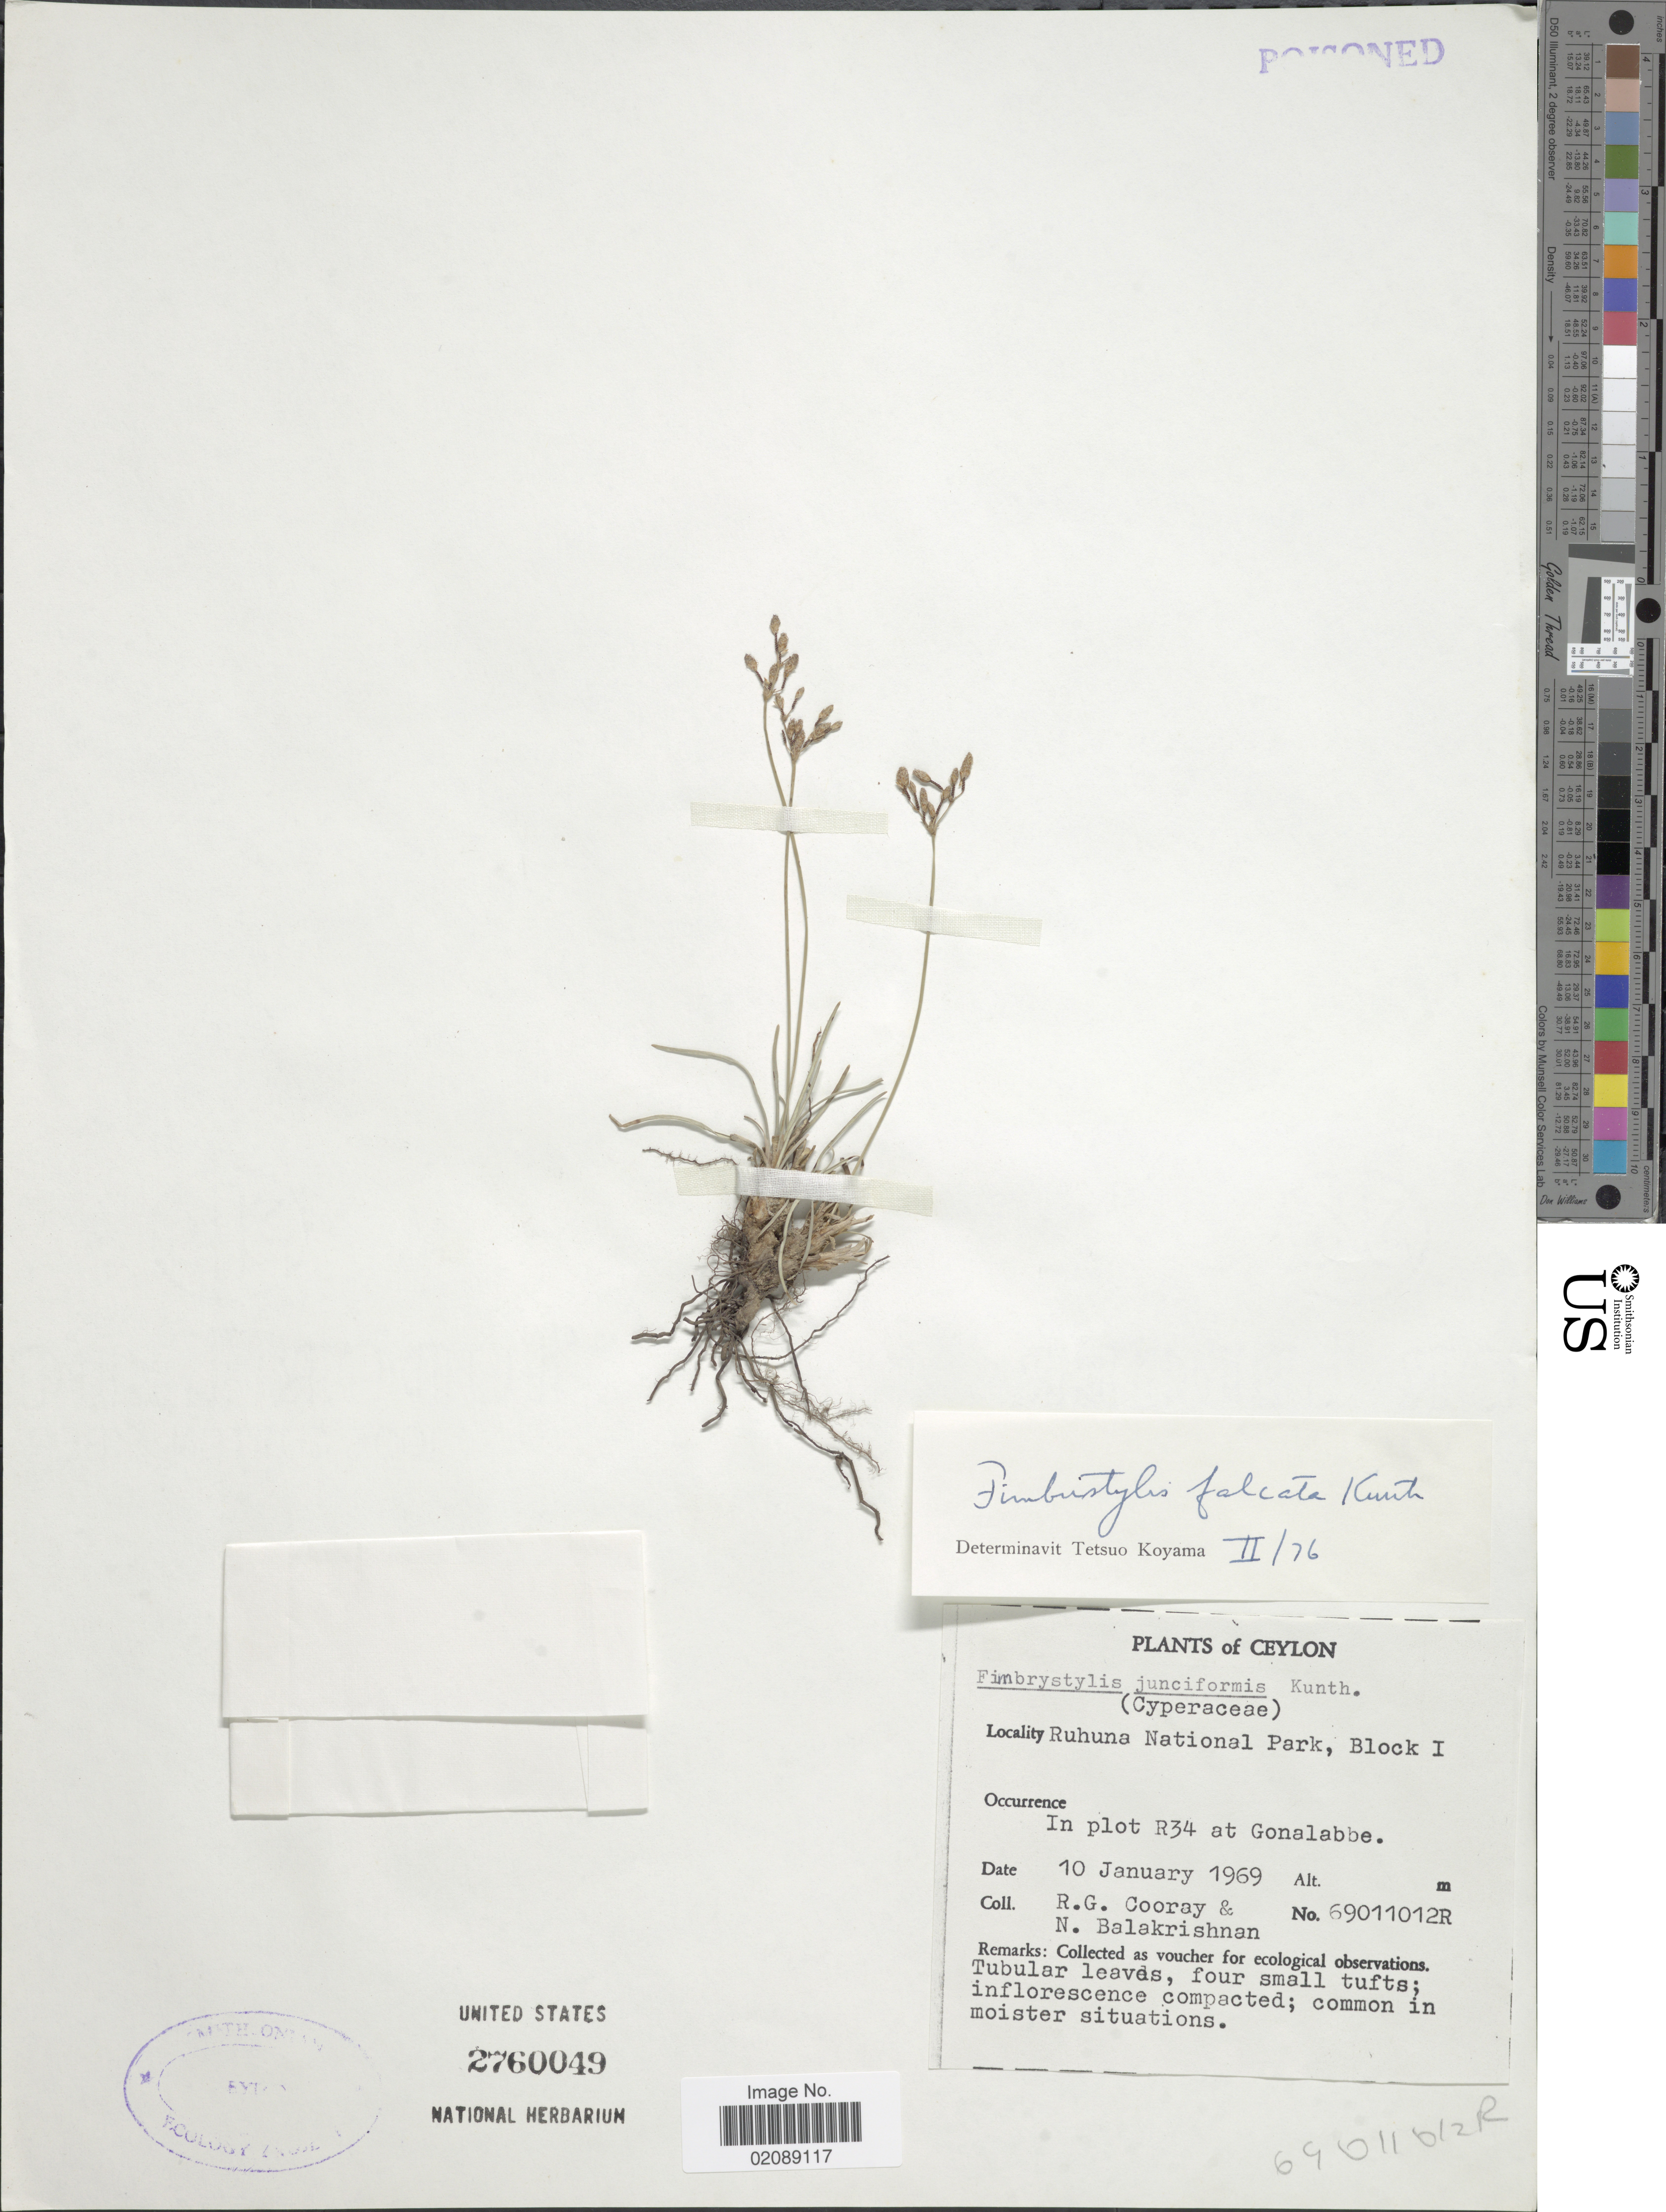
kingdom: Plantae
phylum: Tracheophyta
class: Liliopsida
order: Poales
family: Cyperaceae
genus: Fimbristylis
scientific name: Fimbristylis falcata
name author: (Vahl) Kunth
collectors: R. Cooray & N. Balakrishnan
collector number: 69011012R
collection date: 1969-01-10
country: Sri Lanka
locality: Ceylon, Ruhuna National Park, Block I, In plot R34 at Gonalabbe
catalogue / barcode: US 2760049